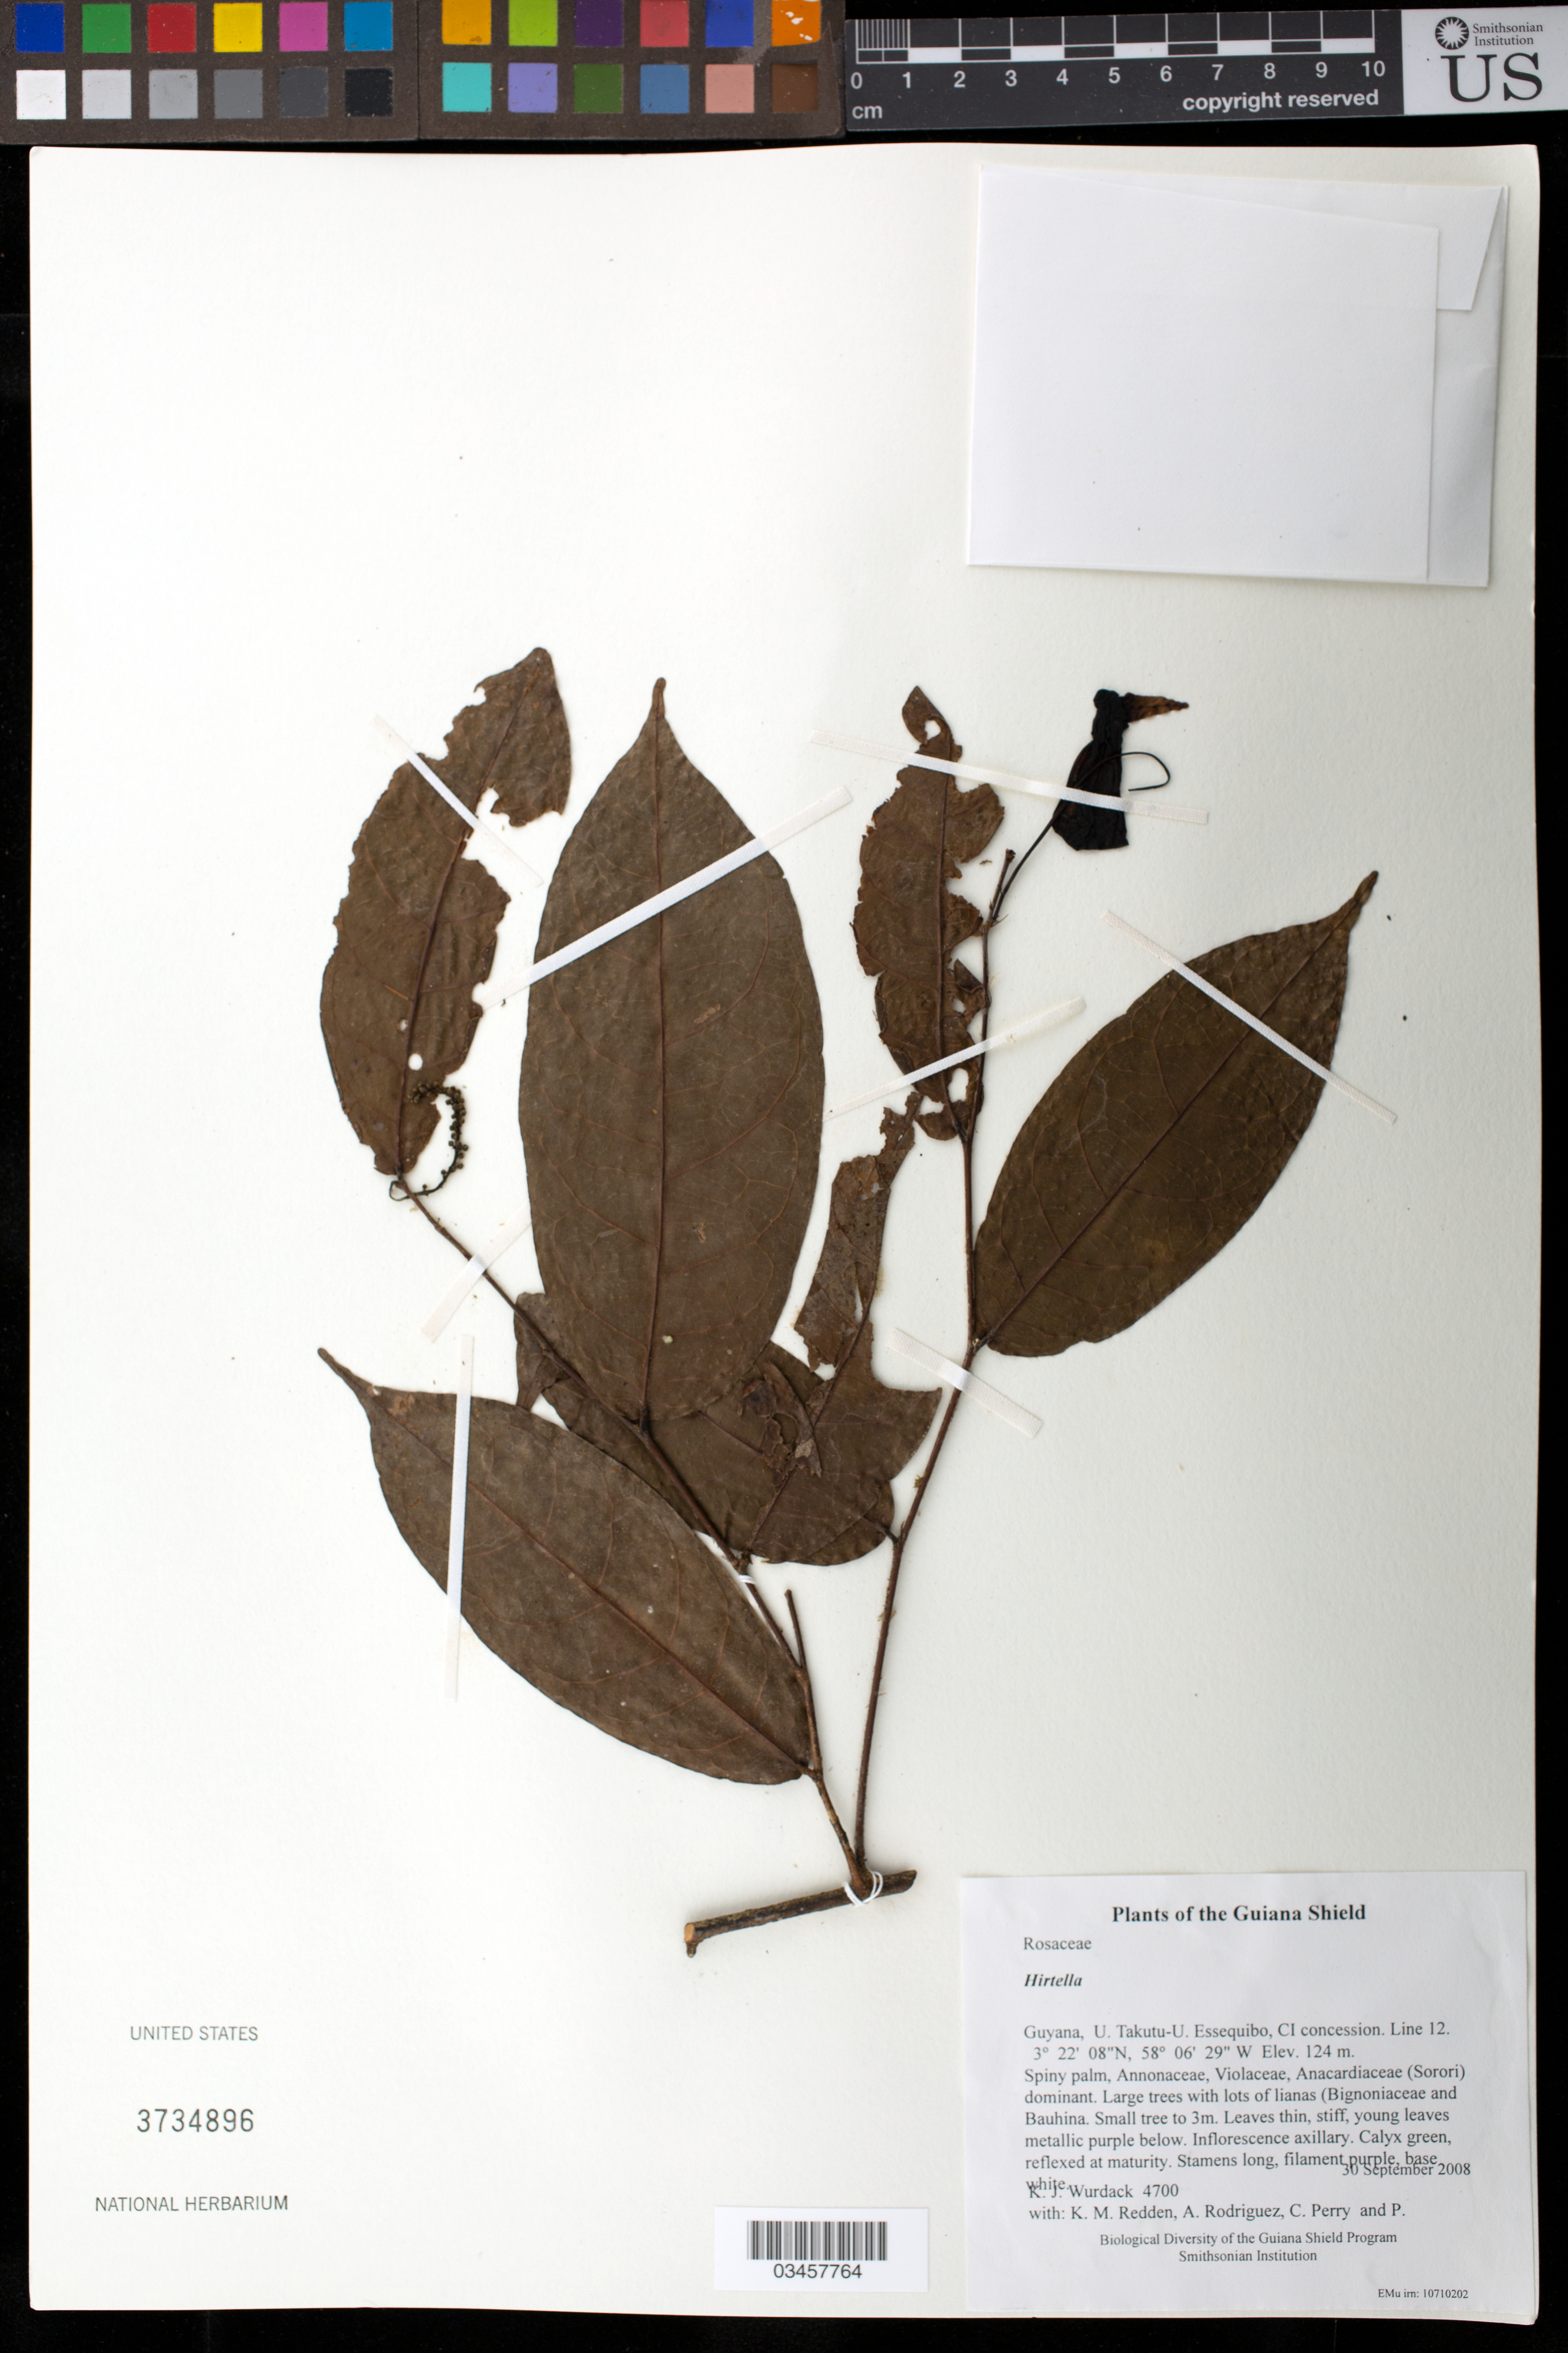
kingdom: Plantae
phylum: Tracheophyta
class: Magnoliopsida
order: Malpighiales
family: Chrysobalanaceae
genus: Hirtella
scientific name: Hirtella sp.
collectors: K. Wurdack, K. M. Redden, A. Rodriguez, C. Perry & P. Ragnauth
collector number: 4700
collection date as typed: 30 September 2008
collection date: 2008-09-30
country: Guyana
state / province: U. Takutu-U. Essequibo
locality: CI concession. Line 12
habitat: Spiny palm, Annonaceae, Violaceae, Anacardiaceae (Sorori) dominant. Large trees with lots of lianas (Bignoniaceae and Bauhina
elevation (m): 124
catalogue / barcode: US 3734896